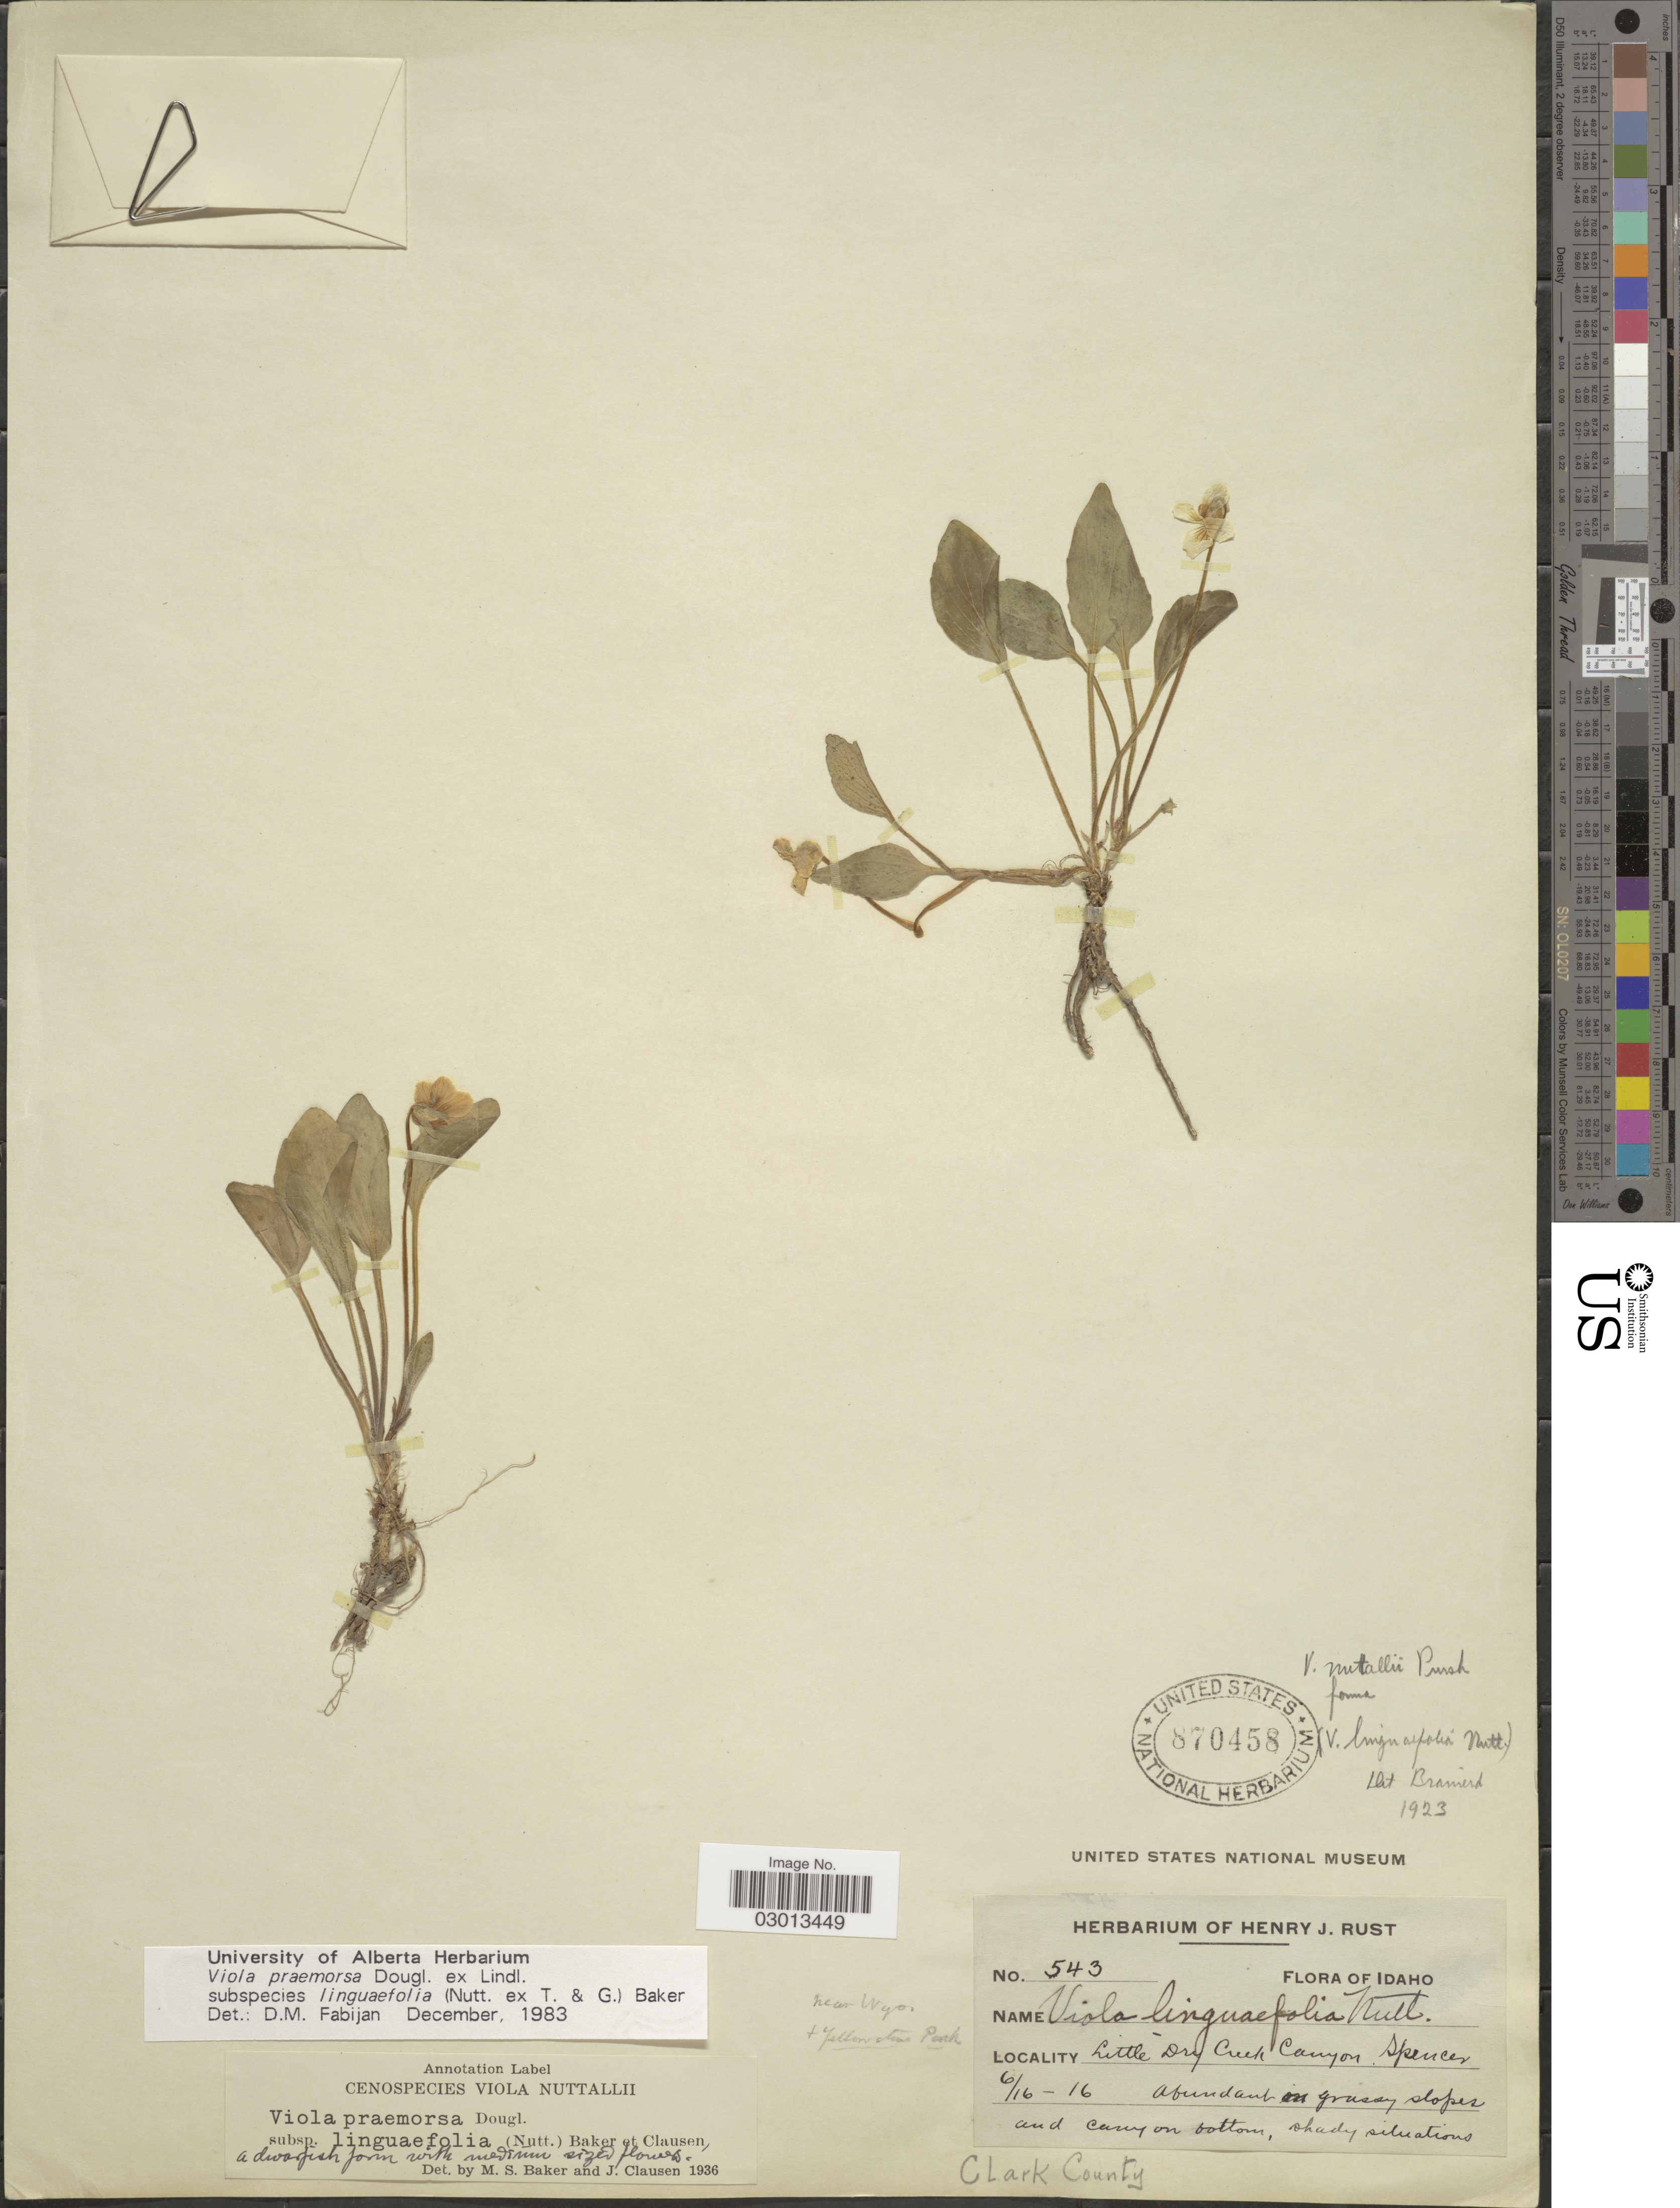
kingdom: Plantae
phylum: Tracheophyta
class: Magnoliopsida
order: Malpighiales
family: Violaceae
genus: Viola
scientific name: Viola praemorsa subsp. linguifolia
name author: (Nutt.) M.S. Baker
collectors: ex herb. Henry J. Rust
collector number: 543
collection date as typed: Transcribed d/m/y: 16/6/16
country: United States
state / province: Idaho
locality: Little Dry Creek Canyon. Spencer. Clark County.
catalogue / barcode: US 870458